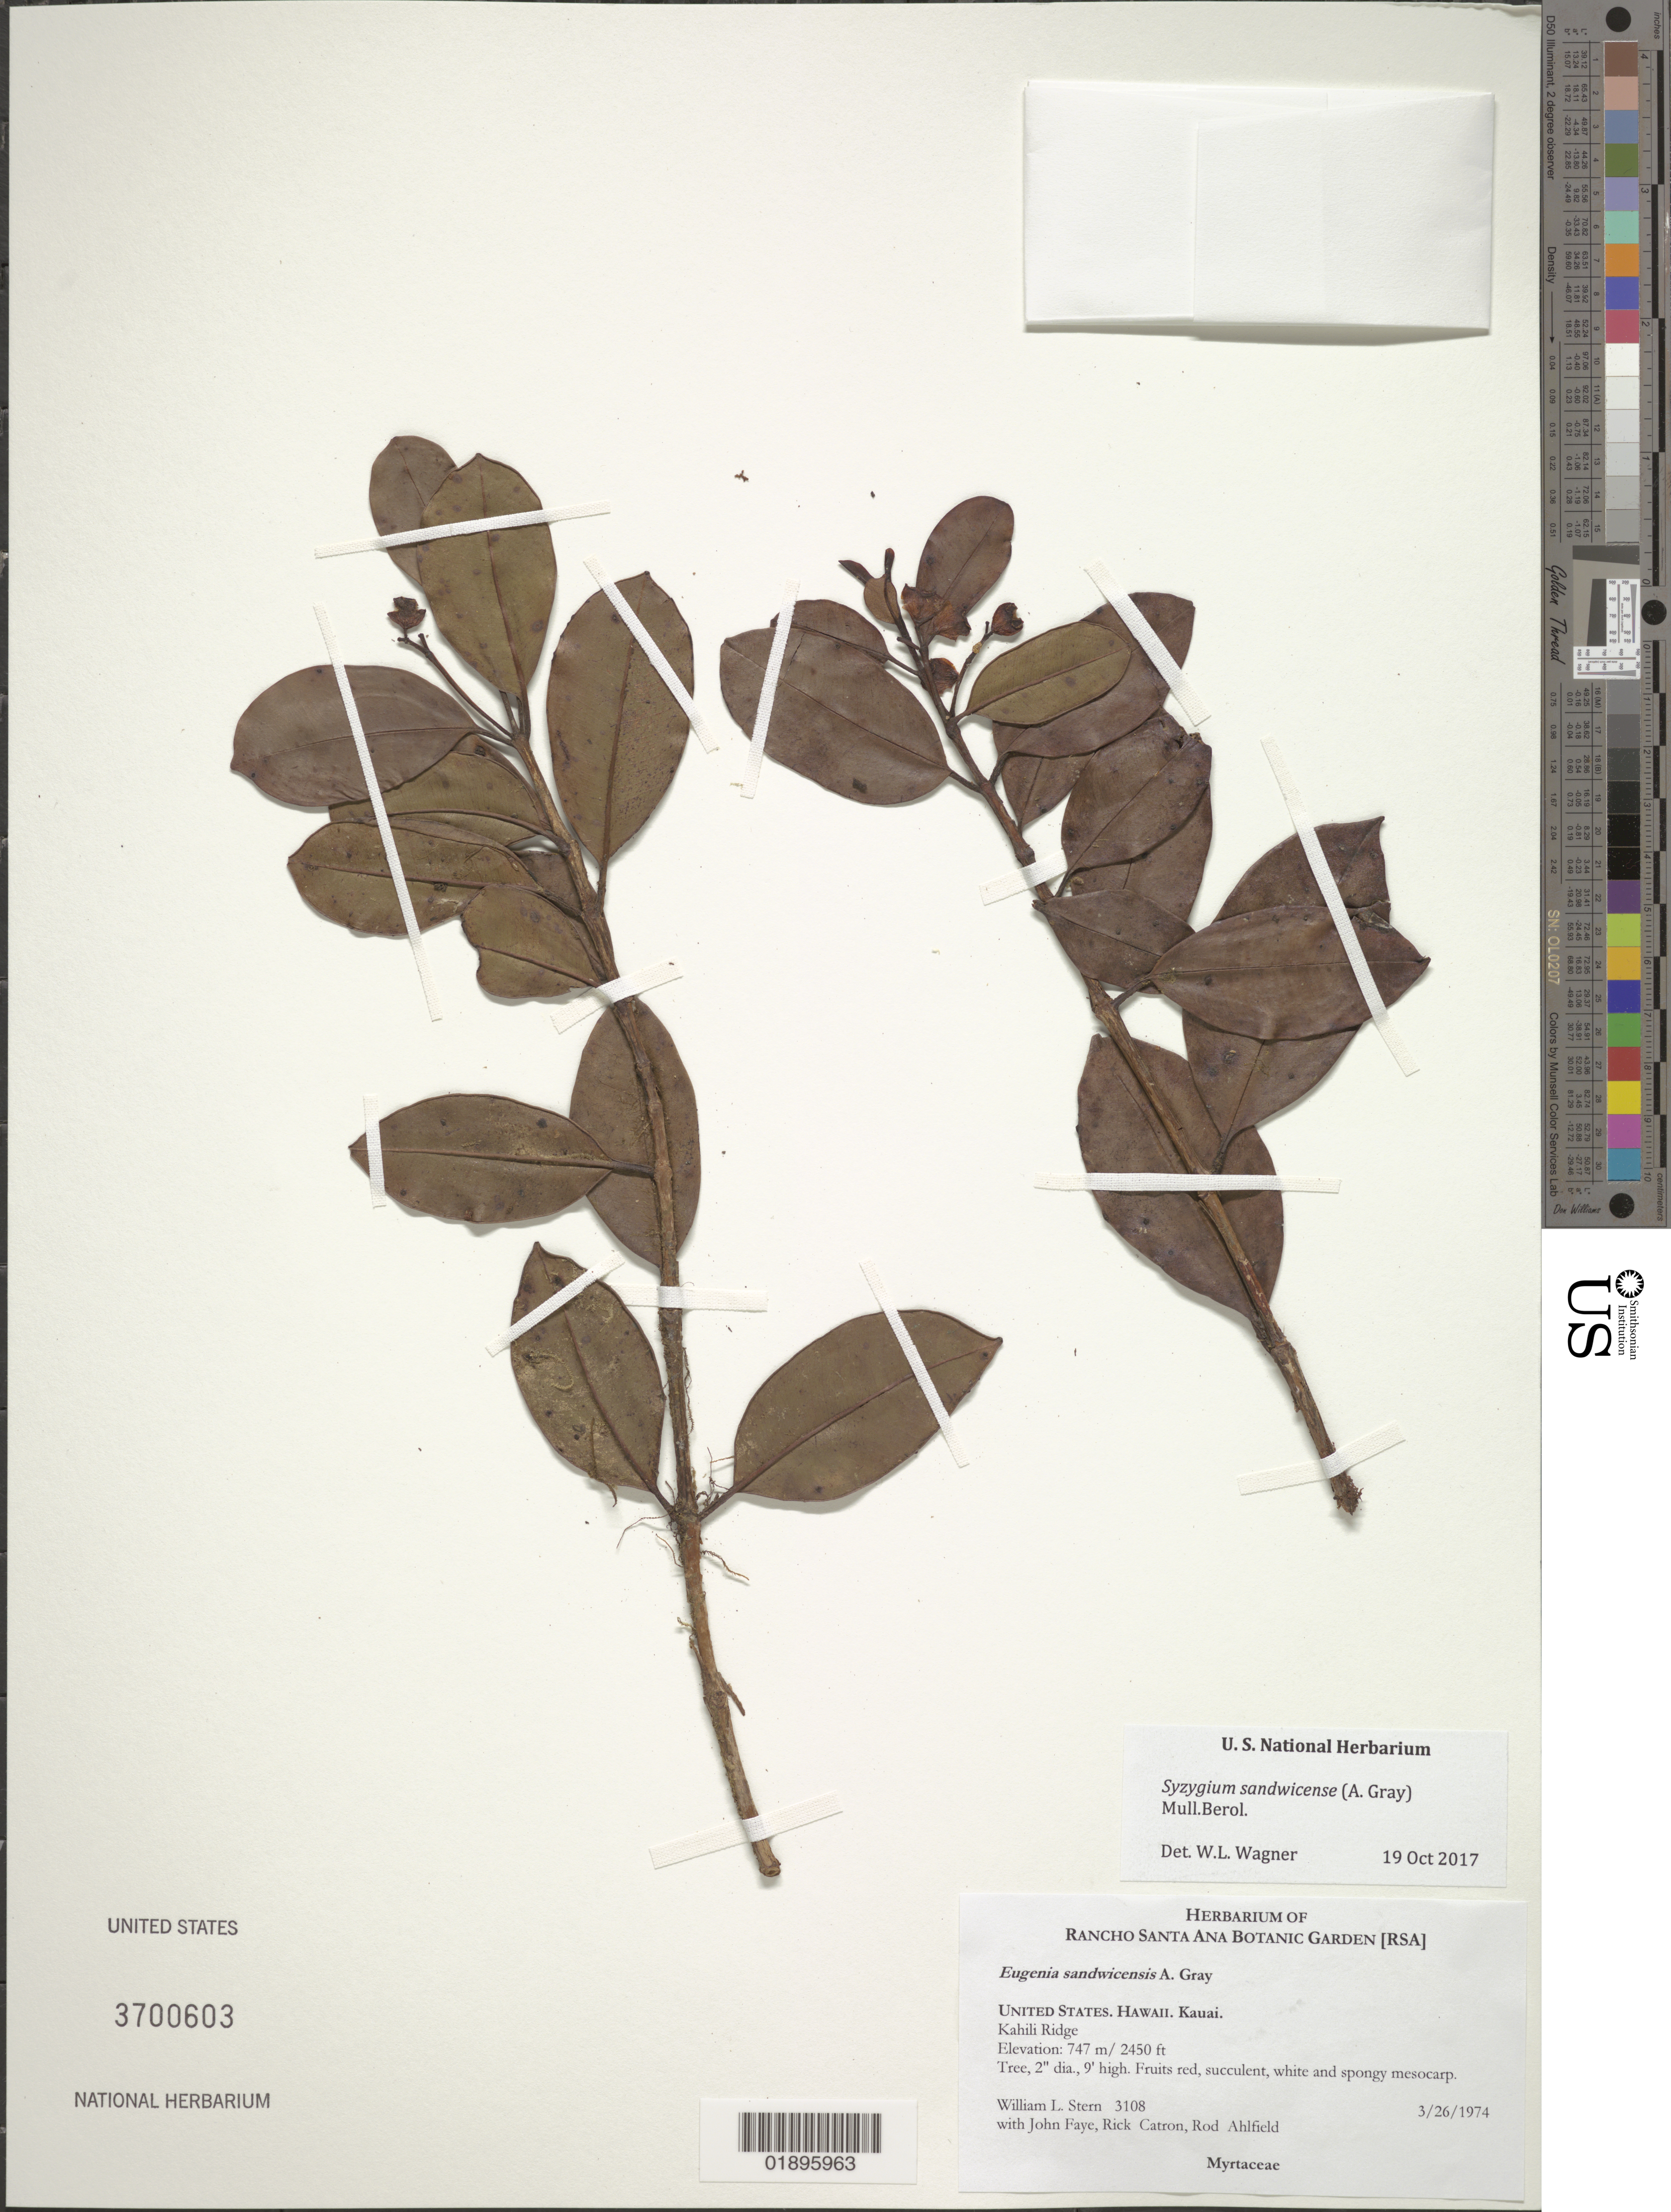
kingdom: Plantae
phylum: Tracheophyta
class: Magnoliopsida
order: Myrtales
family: Myrtaceae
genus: Syzygium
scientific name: Syzygium sandwicense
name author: (A. Gray) Müll. Stuttg.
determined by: Wagner, W. L., (BOT), Smithsonian Institution - National Museum of Natural History (UNITED STATES)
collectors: W. L. Stern, J. Faye, R. Catron & R. Ahlfield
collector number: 3108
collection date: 1974-03-26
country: United States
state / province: Hawaii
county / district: Kauai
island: Kaua'i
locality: Kahili Ridge.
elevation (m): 747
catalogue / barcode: US 3700603